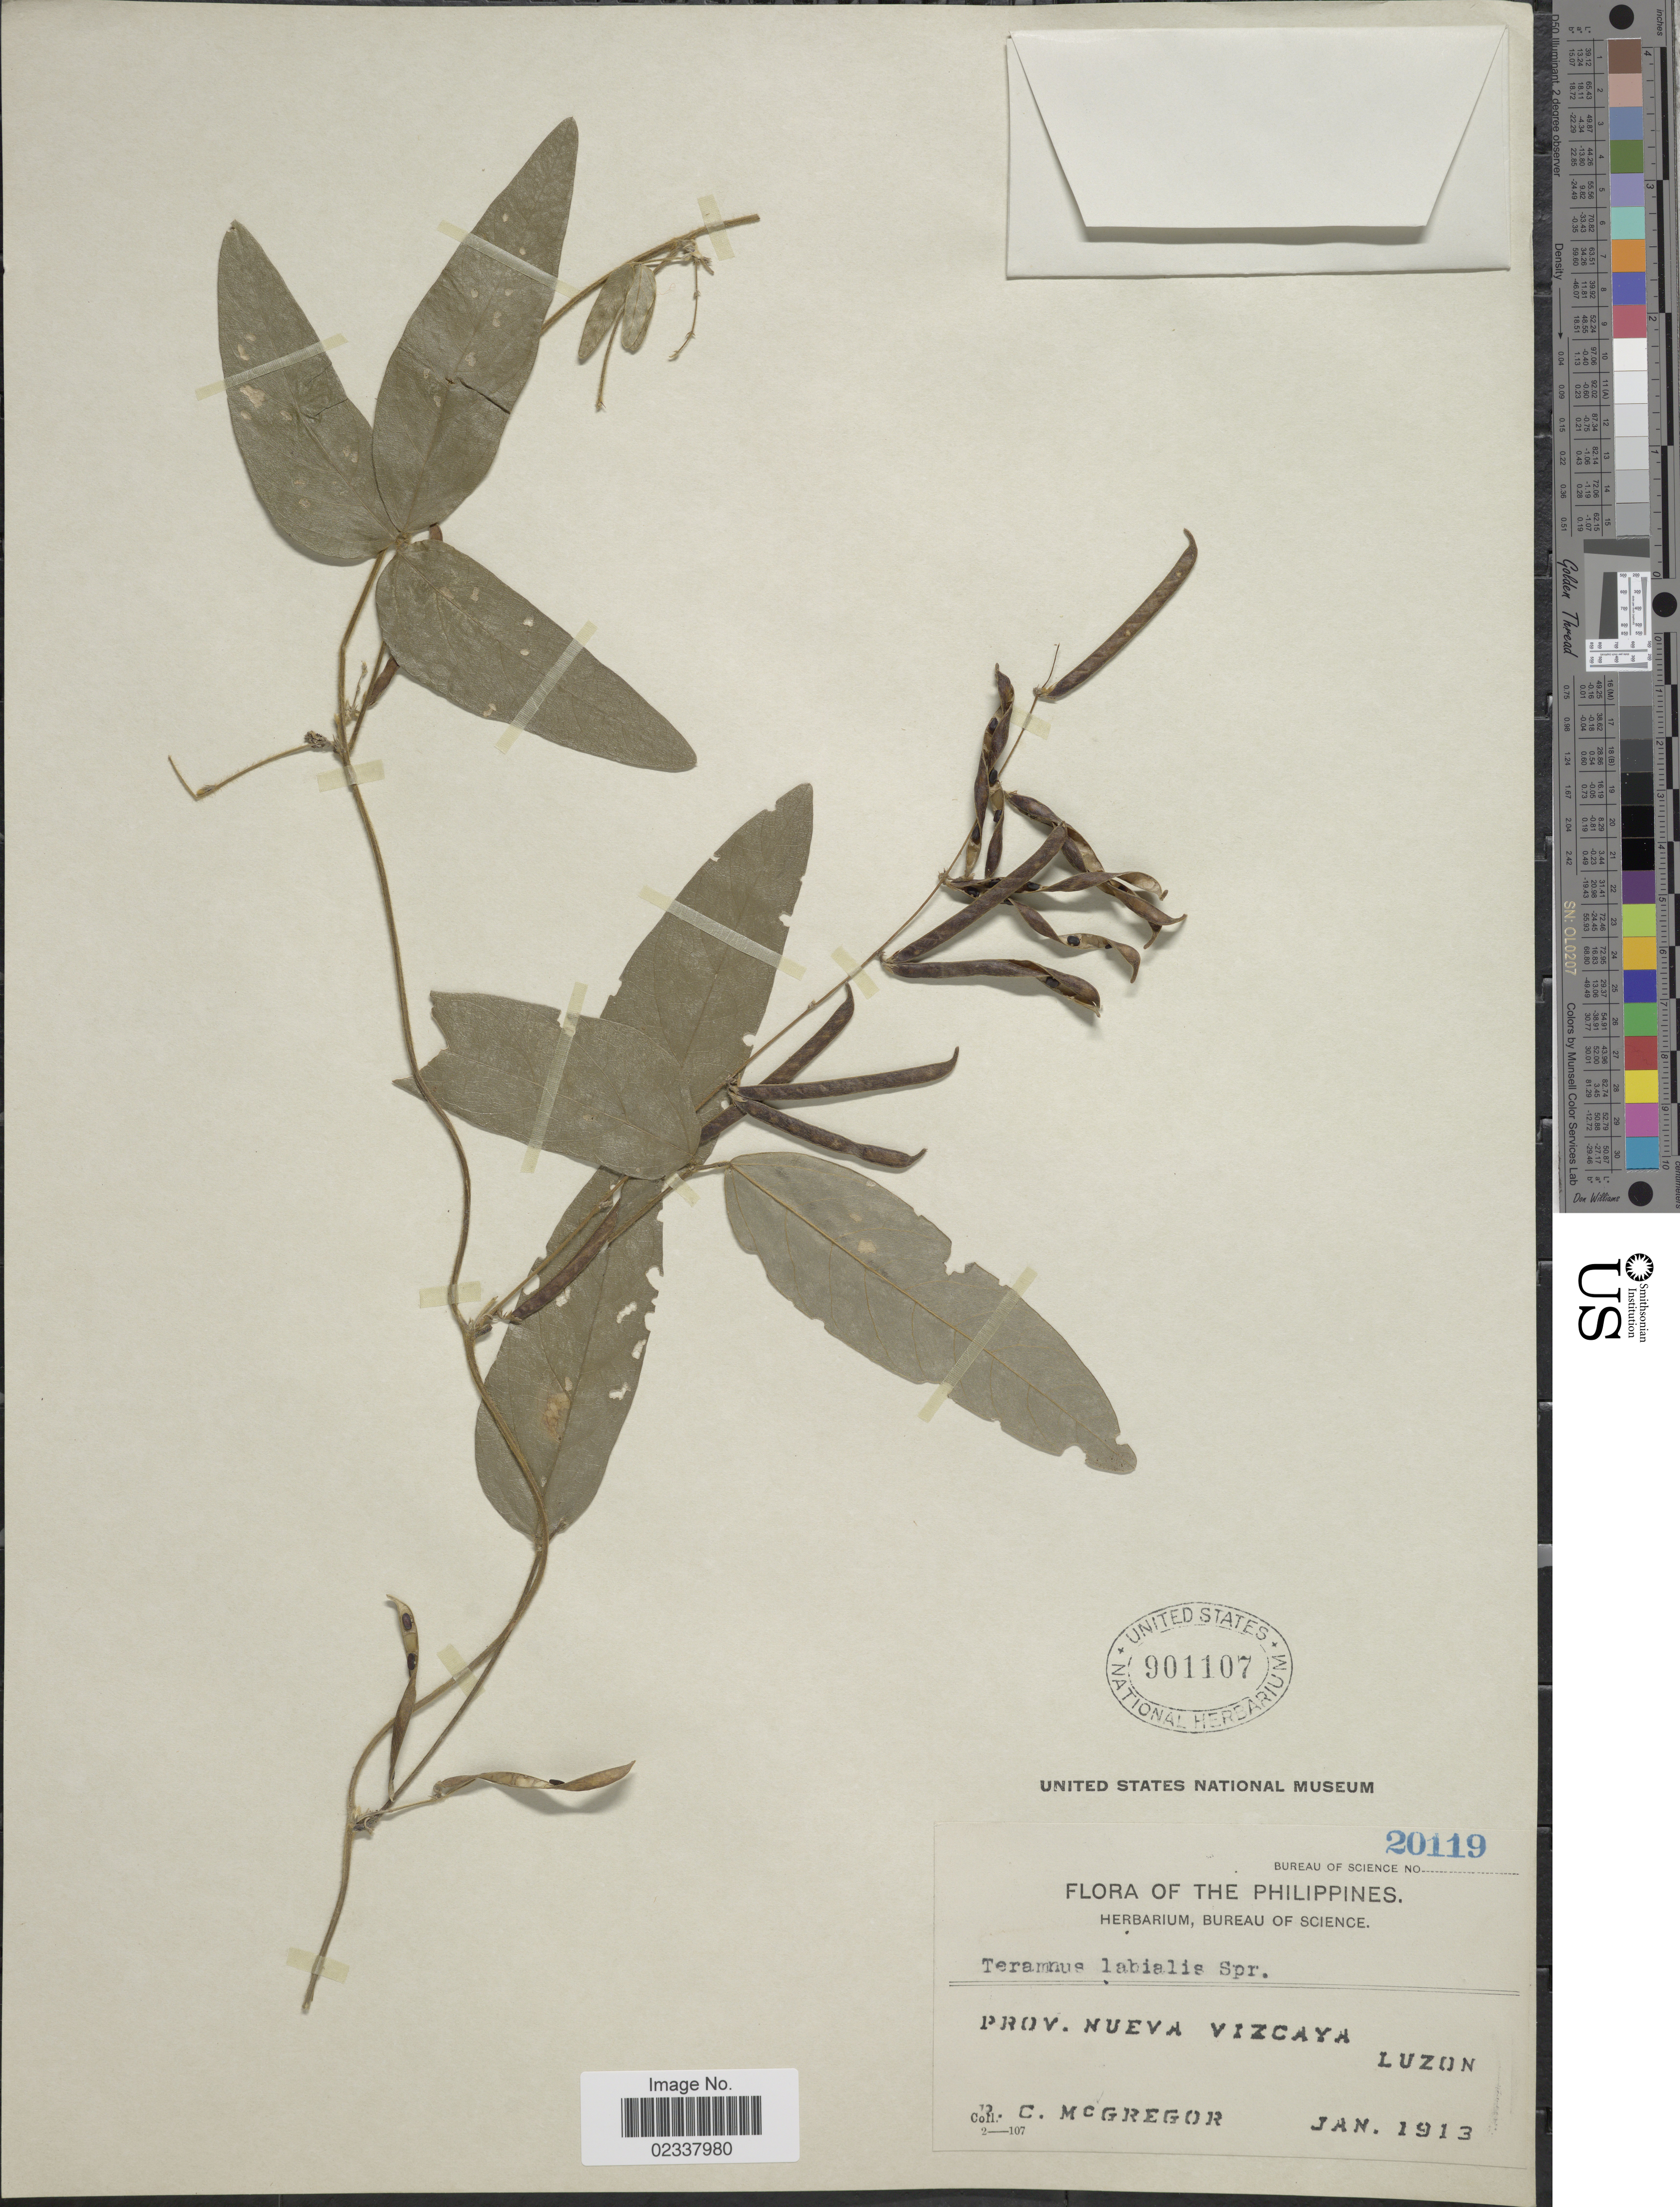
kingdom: Plantae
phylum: Tracheophyta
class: Magnoliopsida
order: Fabales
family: Fabaceae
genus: Teramnus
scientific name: Teramnus labialis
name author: (L. f.) Spreng.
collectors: R. C. McGregor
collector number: Bureau of Science 20119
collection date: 1913-01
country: Philippines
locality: Prov. Nueva Vizcaya, Luzon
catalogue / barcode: US 901107